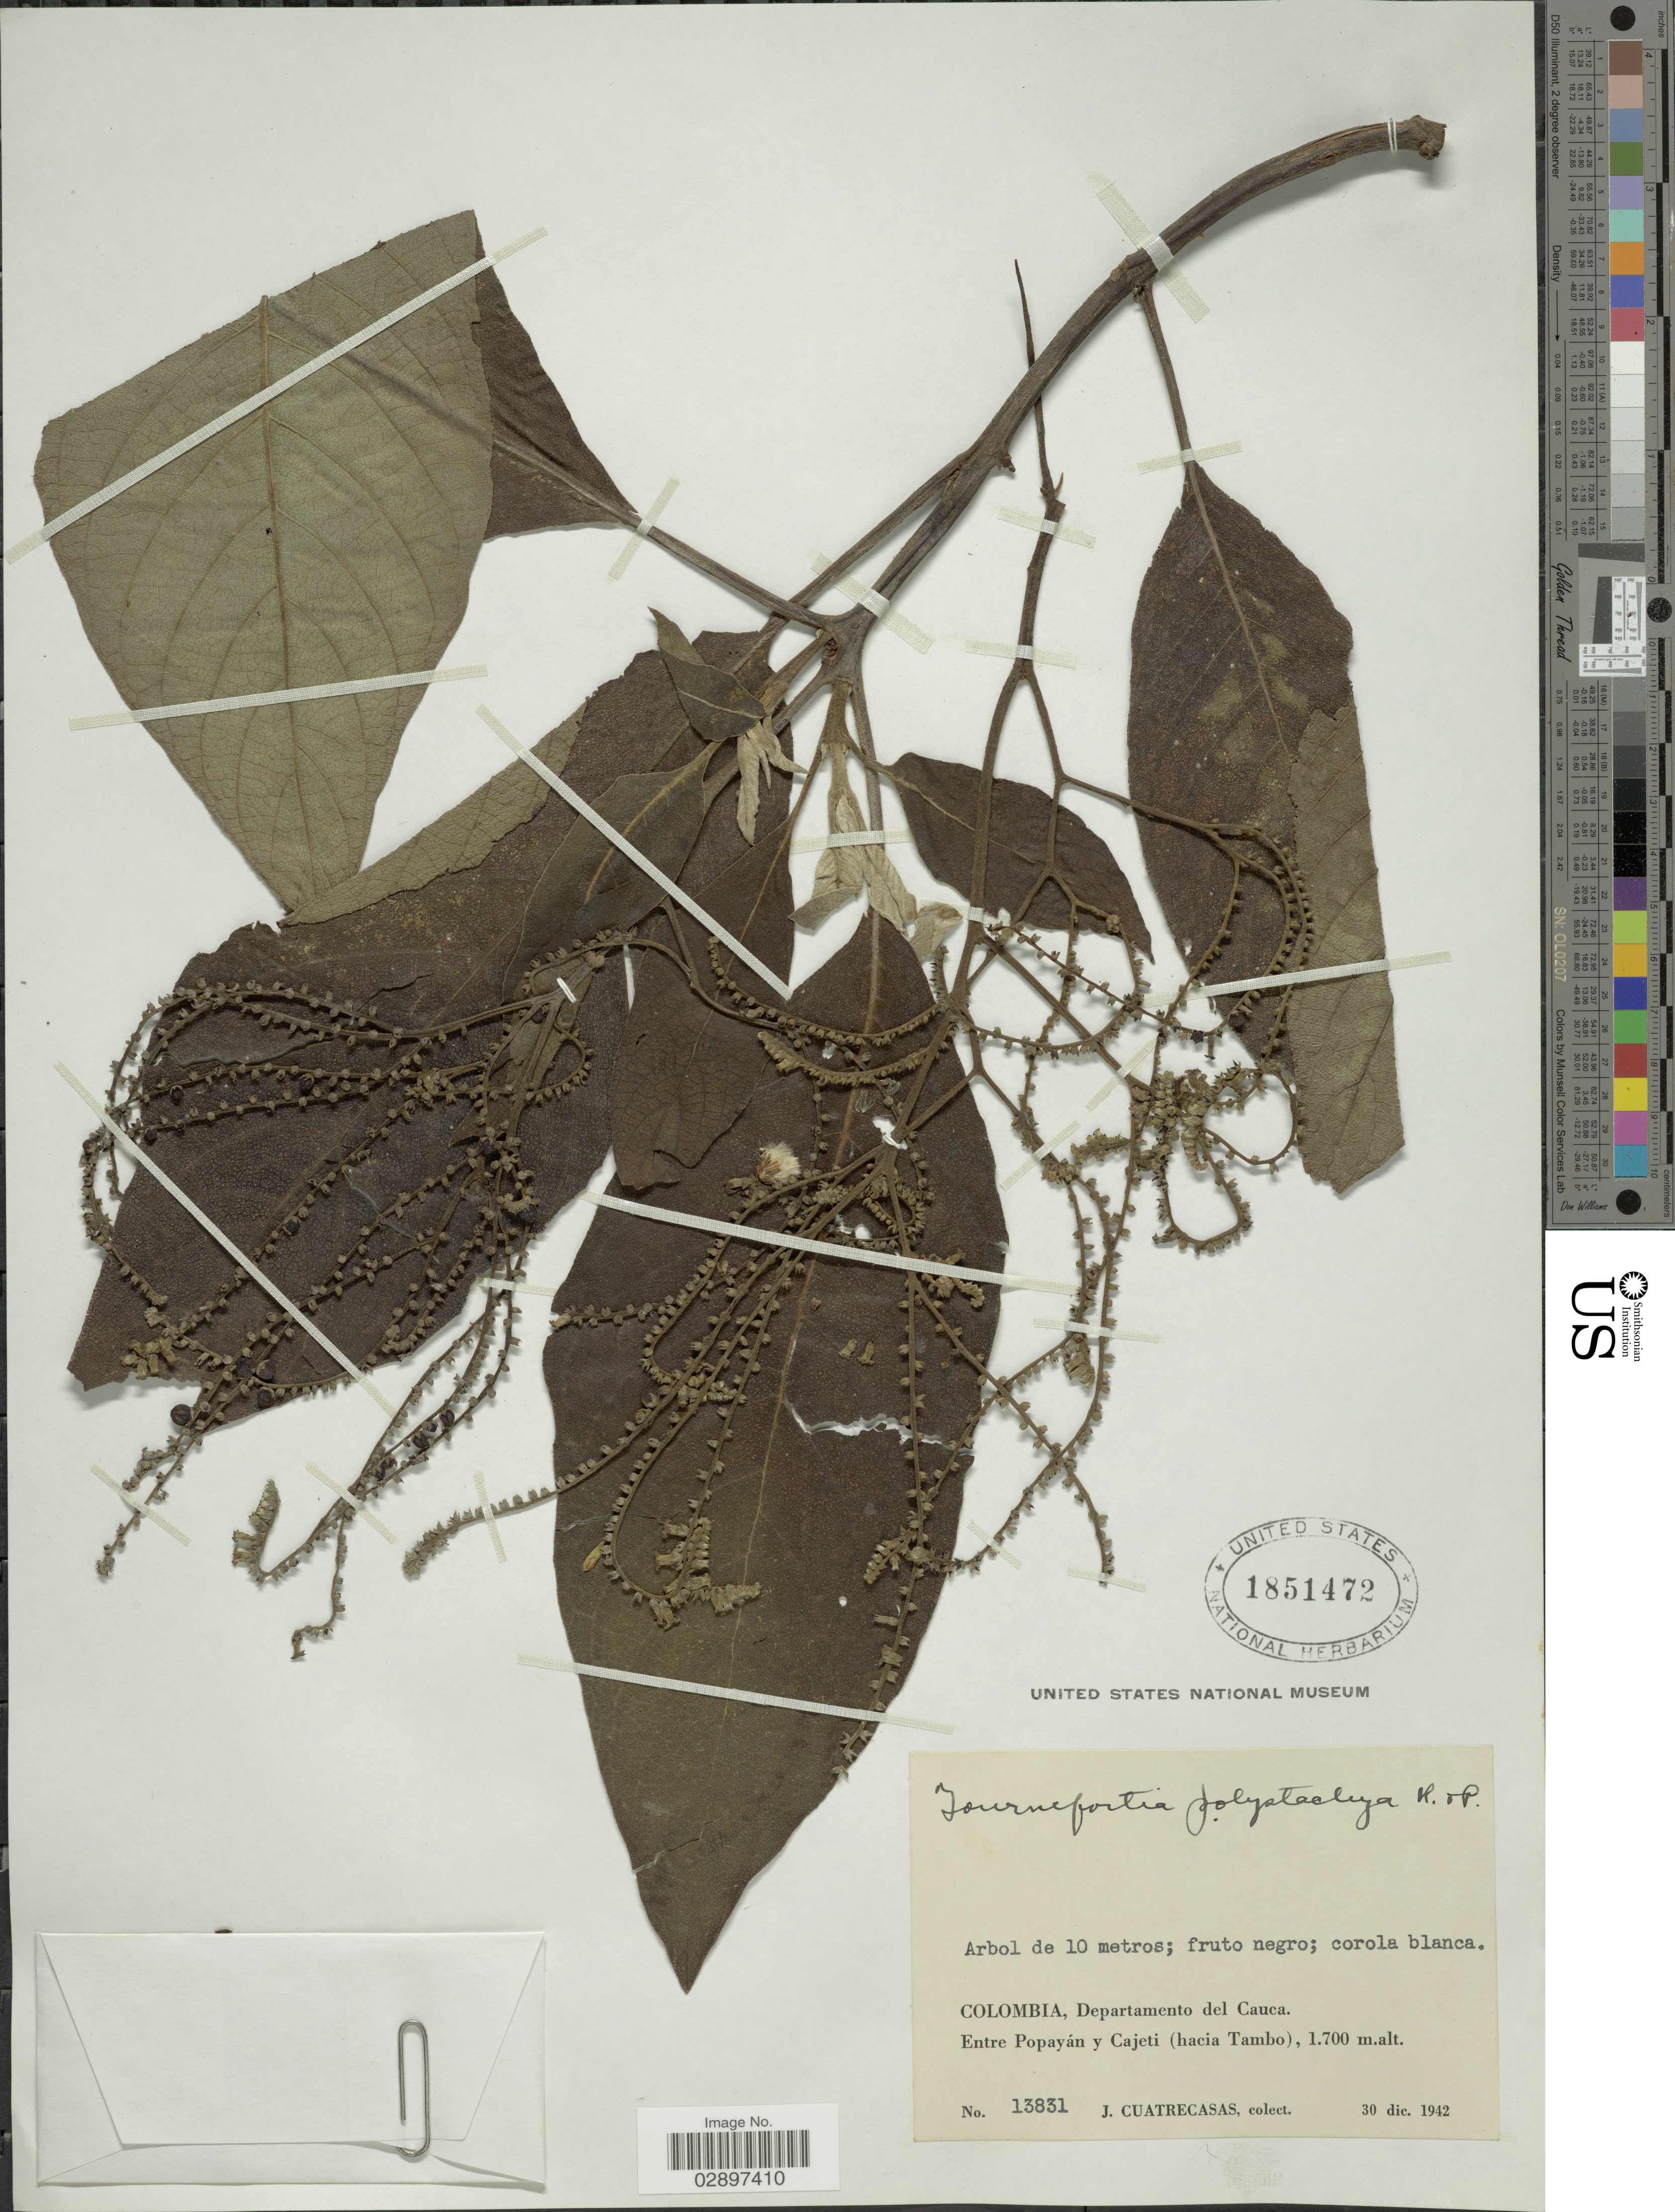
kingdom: Plantae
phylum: Tracheophyta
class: Magnoliopsida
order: Boraginales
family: Heliotropiaceae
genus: Tournefortia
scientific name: Tournefortia polystachya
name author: Ruiz & Pav.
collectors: J. Cuatrecasas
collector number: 13831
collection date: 1942-12-30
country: Colombia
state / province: Cauca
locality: Colombia, Departamento del Cauca. Entre Popayán y Cajeti (hacia Tambo).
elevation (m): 1700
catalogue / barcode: US 1851472